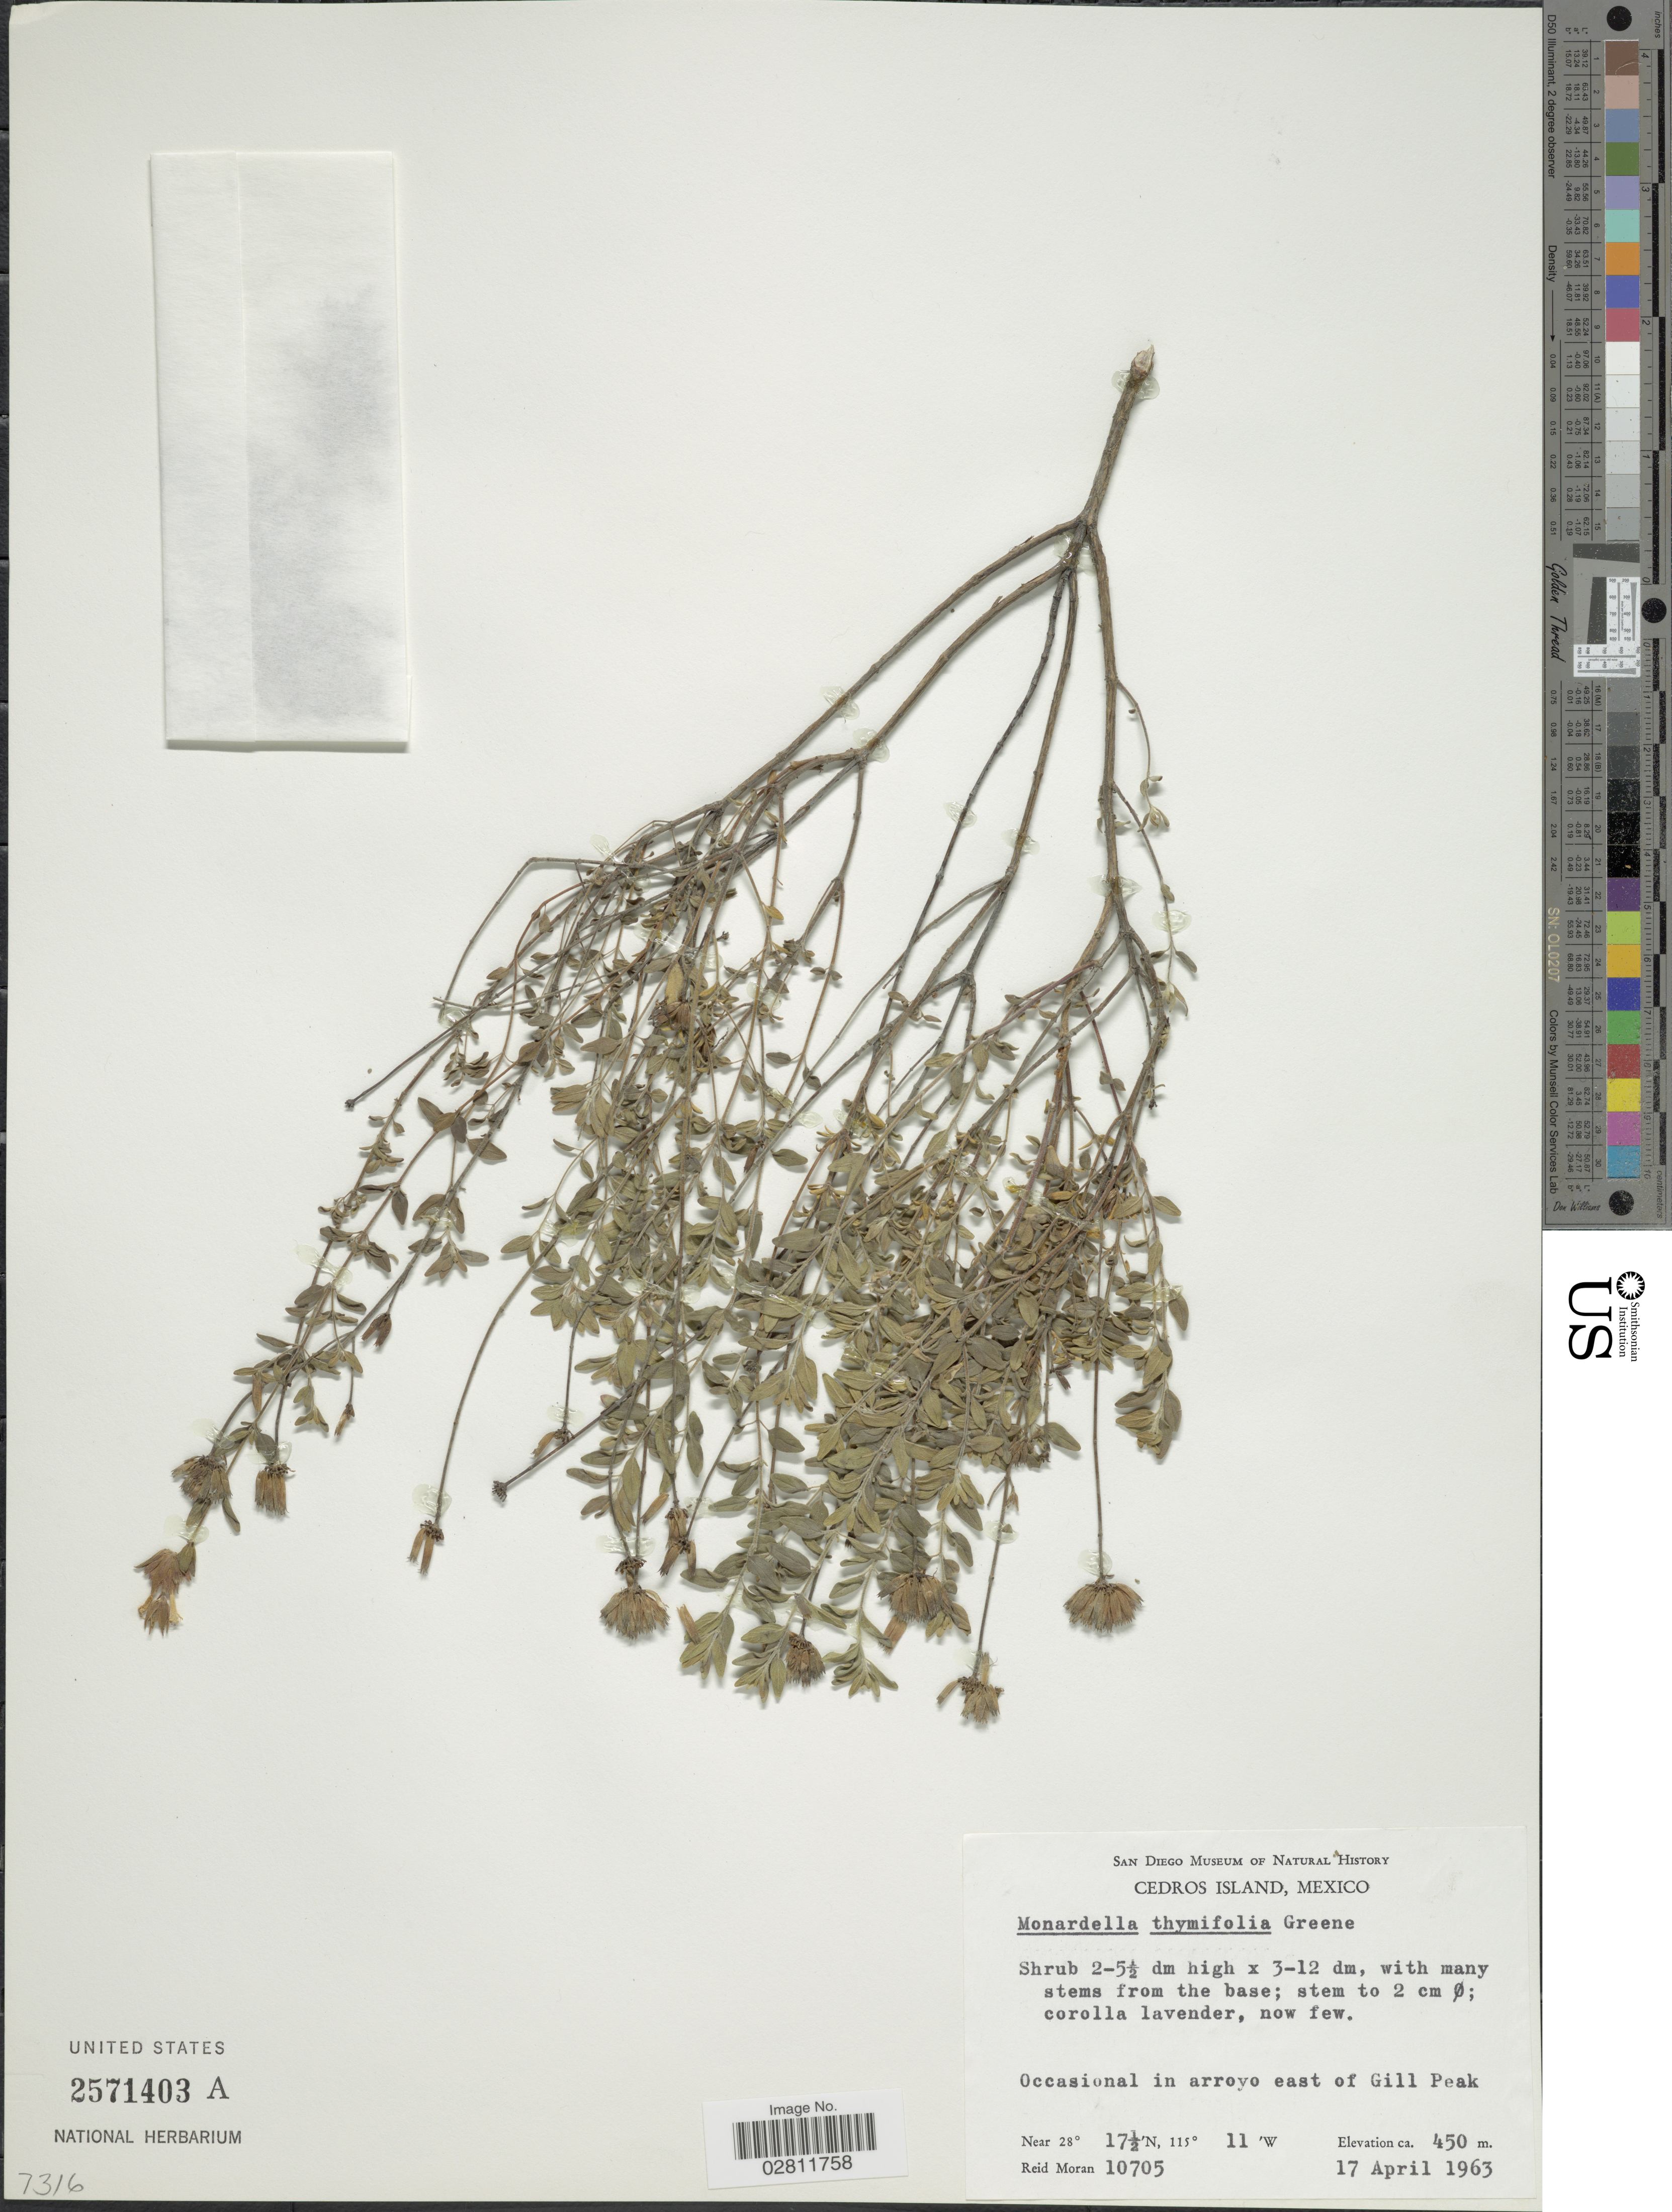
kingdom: Plantae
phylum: Tracheophyta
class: Magnoliopsida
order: Lamiales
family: Lamiaceae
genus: Monardella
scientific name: Monardella thymifolia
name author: S.W. Greene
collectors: R. V. Moran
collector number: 10705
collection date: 1963-04-17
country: Mexico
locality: Cedros Island. Occasional in arroyo east of Gill Peak.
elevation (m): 450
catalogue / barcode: US 2571403A